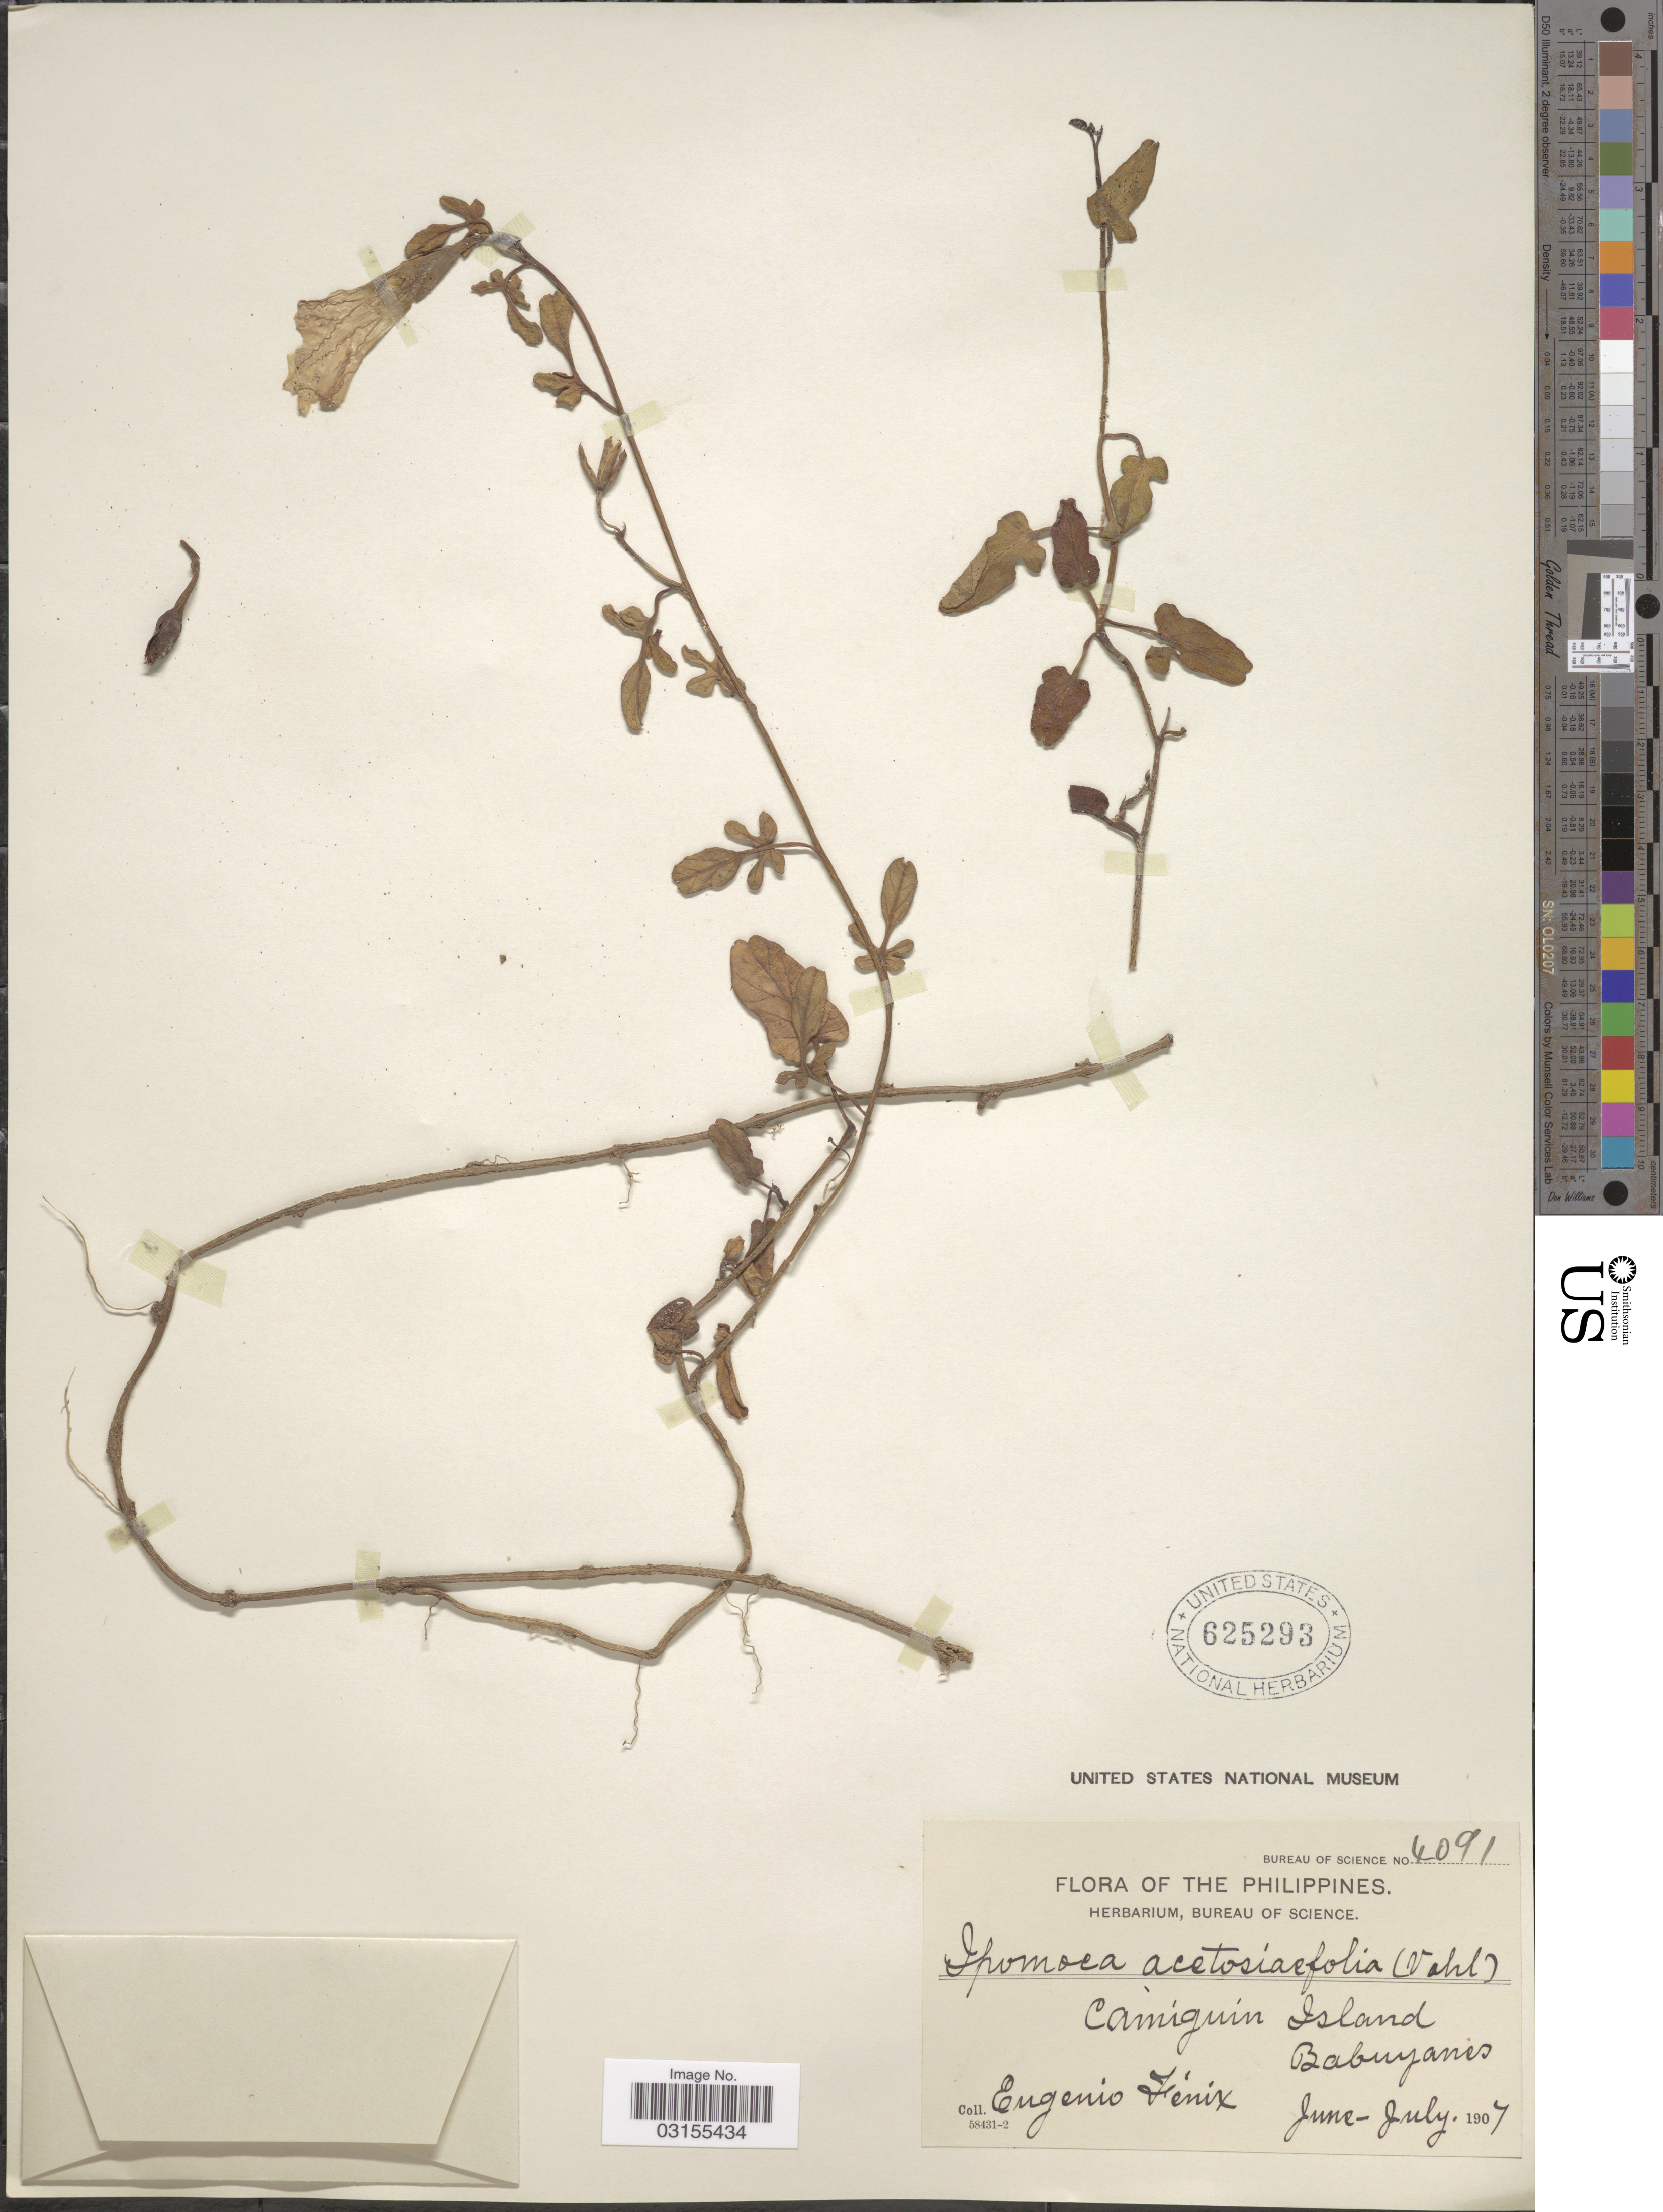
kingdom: Plantae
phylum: Tracheophyta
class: Magnoliopsida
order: Solanales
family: Convolvulaceae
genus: Ipomoea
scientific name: Ipomoea stolonifera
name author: (Cirillo) J.F. Gmel.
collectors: E. Fénix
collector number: Bureau of Science 4091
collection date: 1907-06/1907-07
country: Philippines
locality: Camiguin Island. Babuyanes.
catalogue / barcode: US 625293